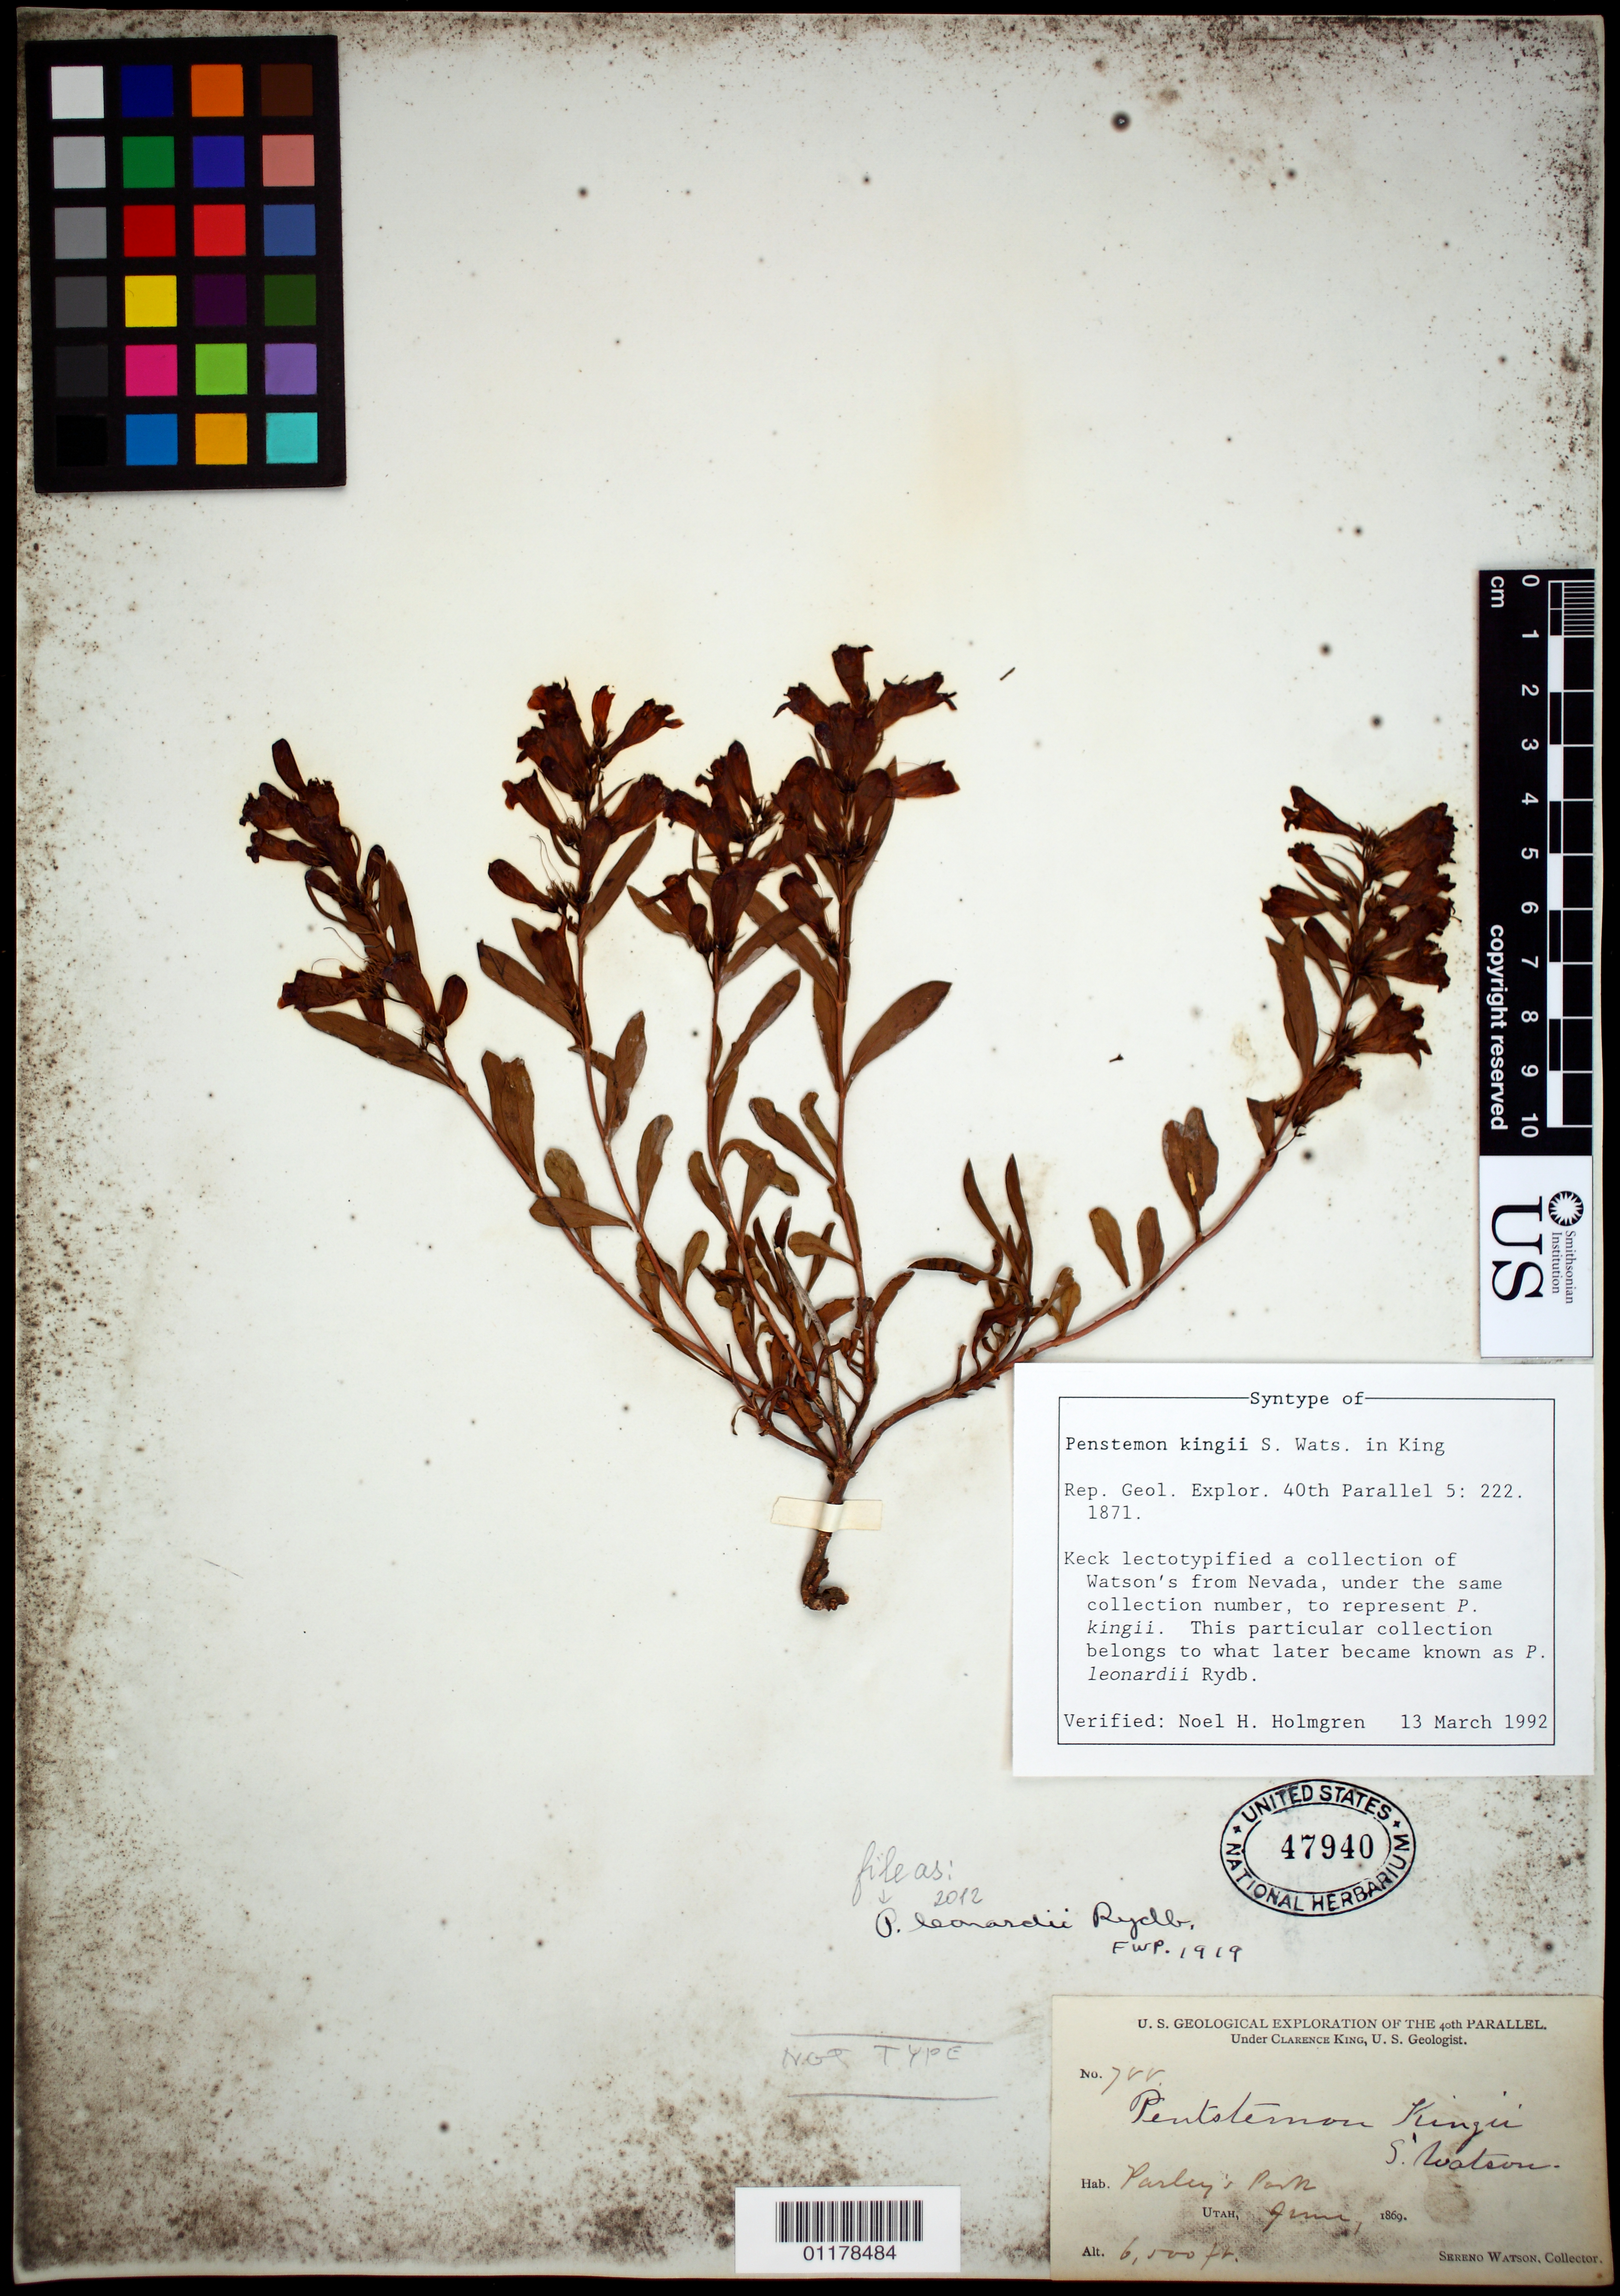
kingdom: Plantae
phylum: Tracheophyta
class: Magnoliopsida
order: Lamiales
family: Plantaginaceae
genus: Penstemon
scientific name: Penstemon leonardii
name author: Rydb.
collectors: S. Watson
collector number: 788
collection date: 1869-06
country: United States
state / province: Utah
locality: Parley's Park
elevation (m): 1981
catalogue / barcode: US 47940